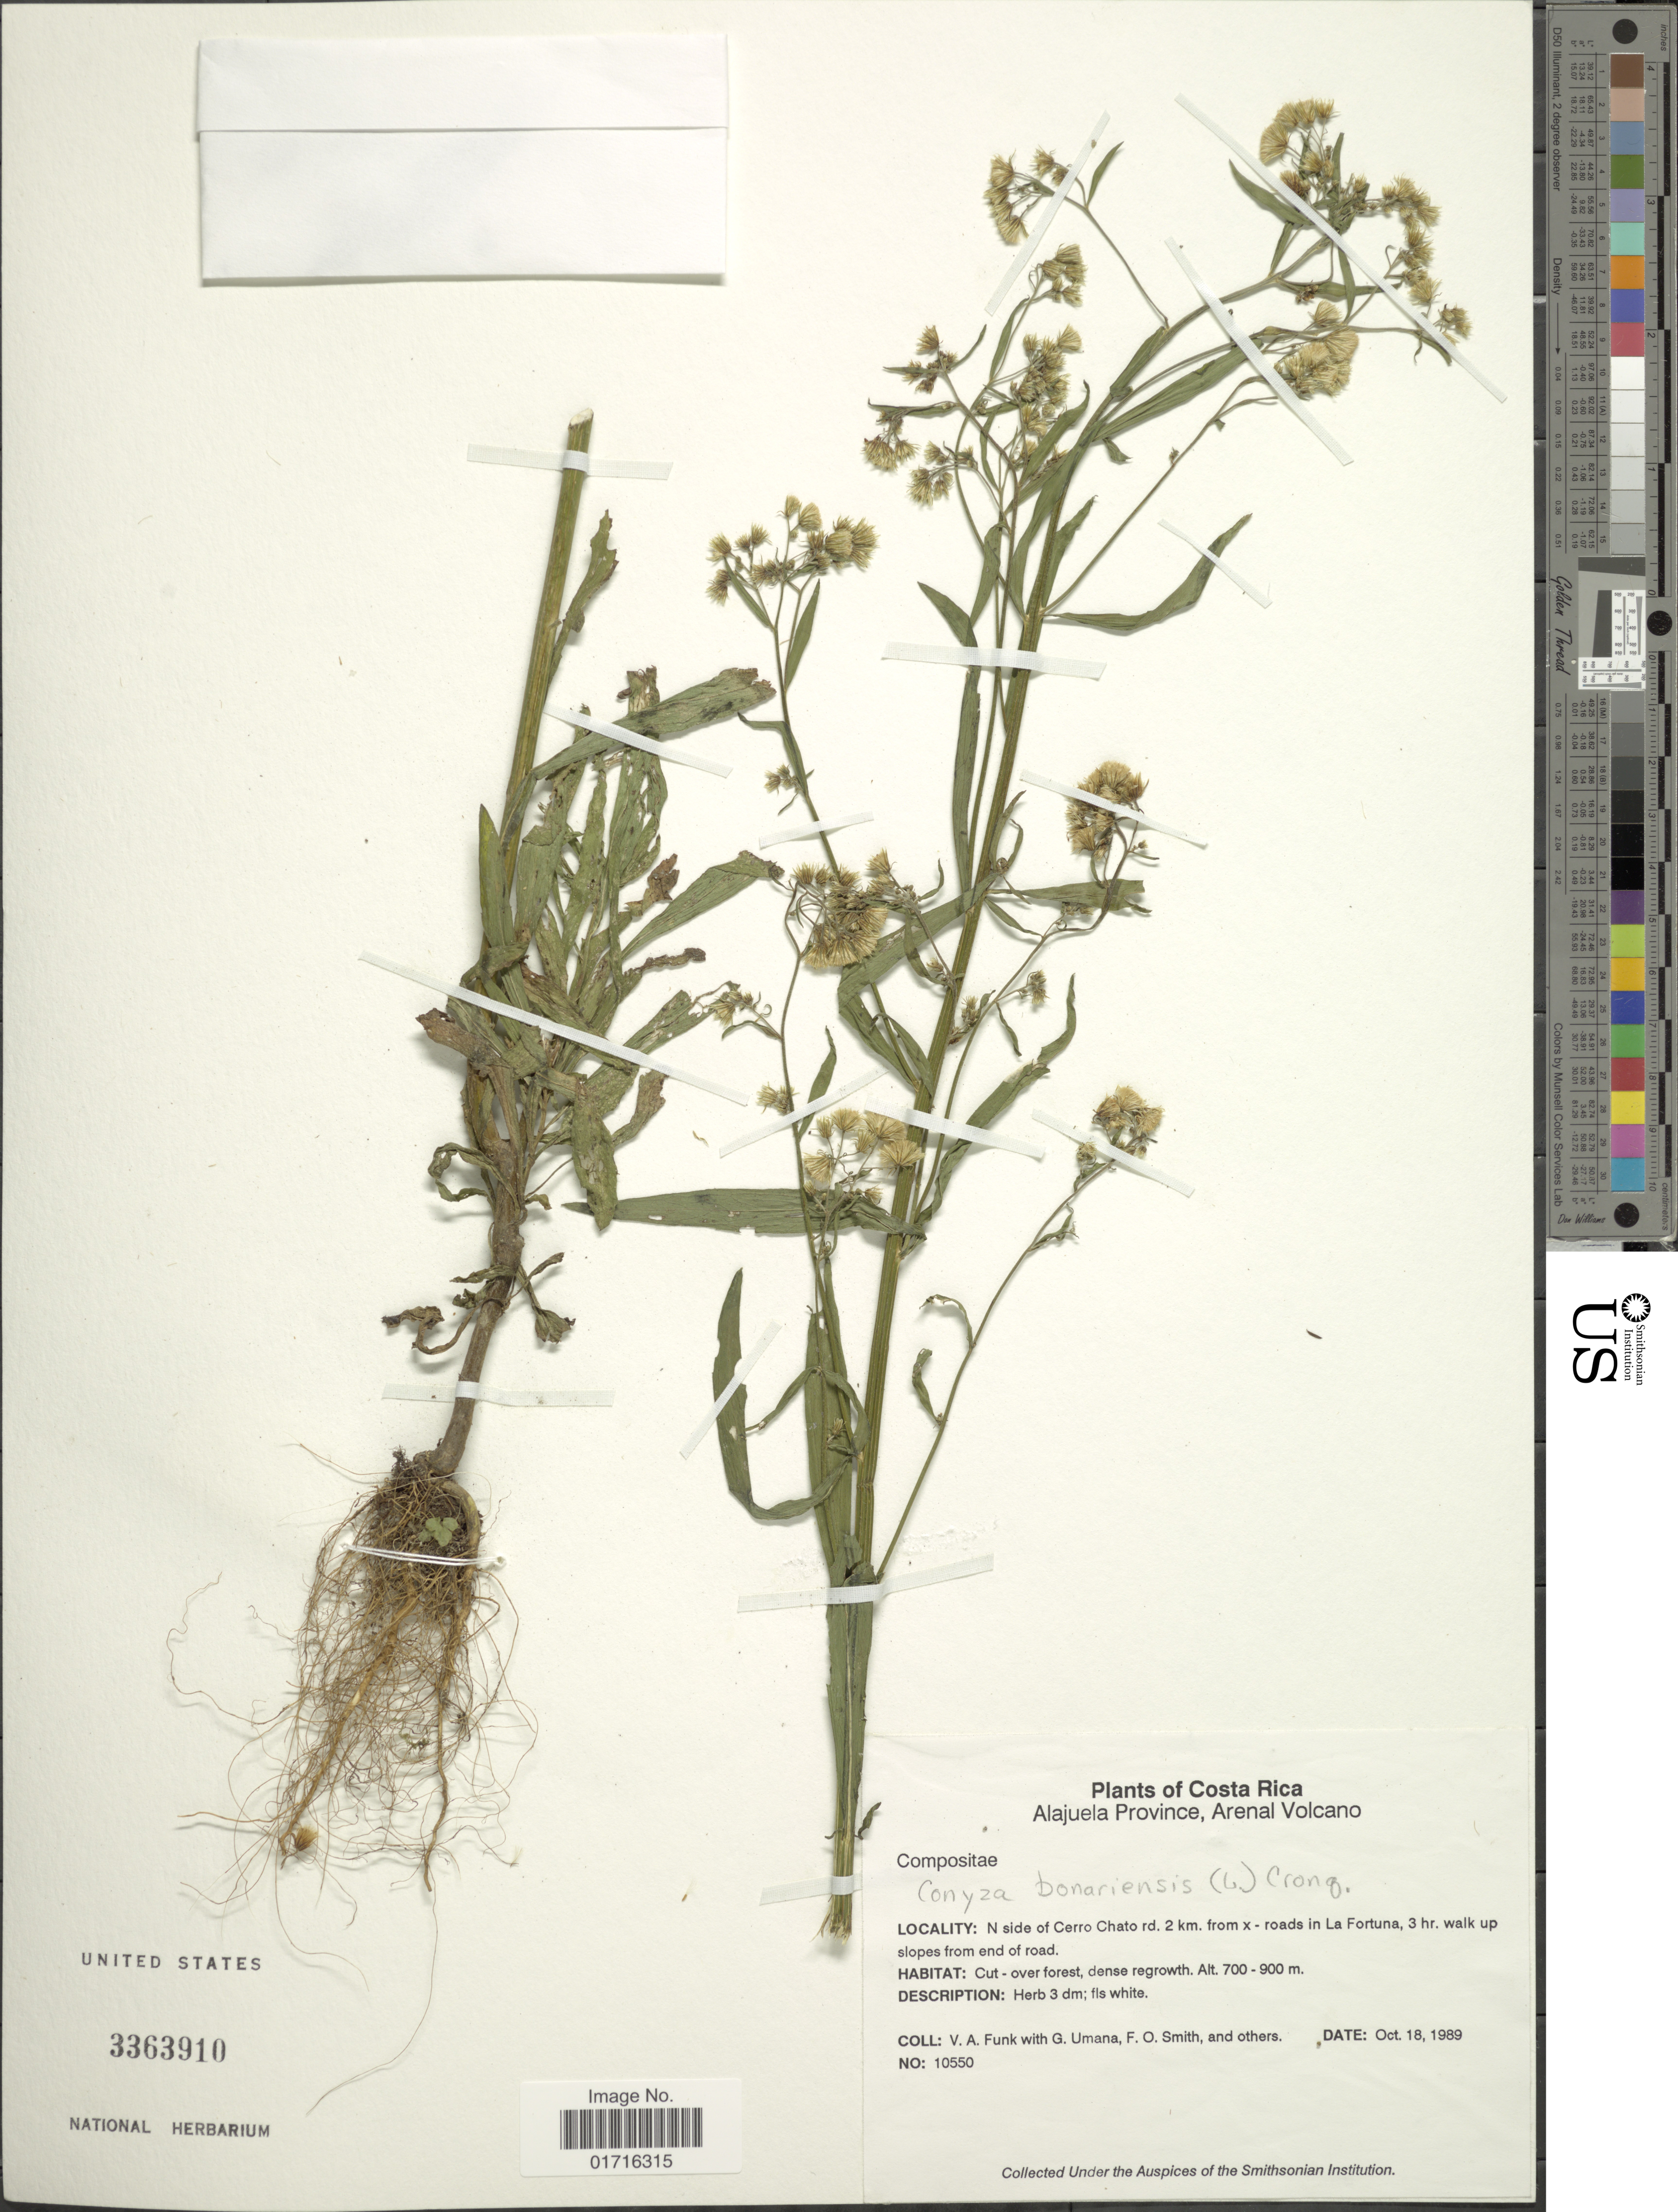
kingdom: Plantae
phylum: Tracheophyta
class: Magnoliopsida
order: Asterales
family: Asteraceae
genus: Conyza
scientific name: Conyza bonariensis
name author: (L.) Cronq.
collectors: V. Funk, G. Umana, F. Smith & et al.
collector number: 10550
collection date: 1989-10-18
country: Costa Rica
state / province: Alajuela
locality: Arenal Volcano, N side of Cerro Chato rd. 2 km. from [Foreign script] - roads in La Fortuna, 3 hr. walk up slopes from end of road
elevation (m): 700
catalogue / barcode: US 3363910